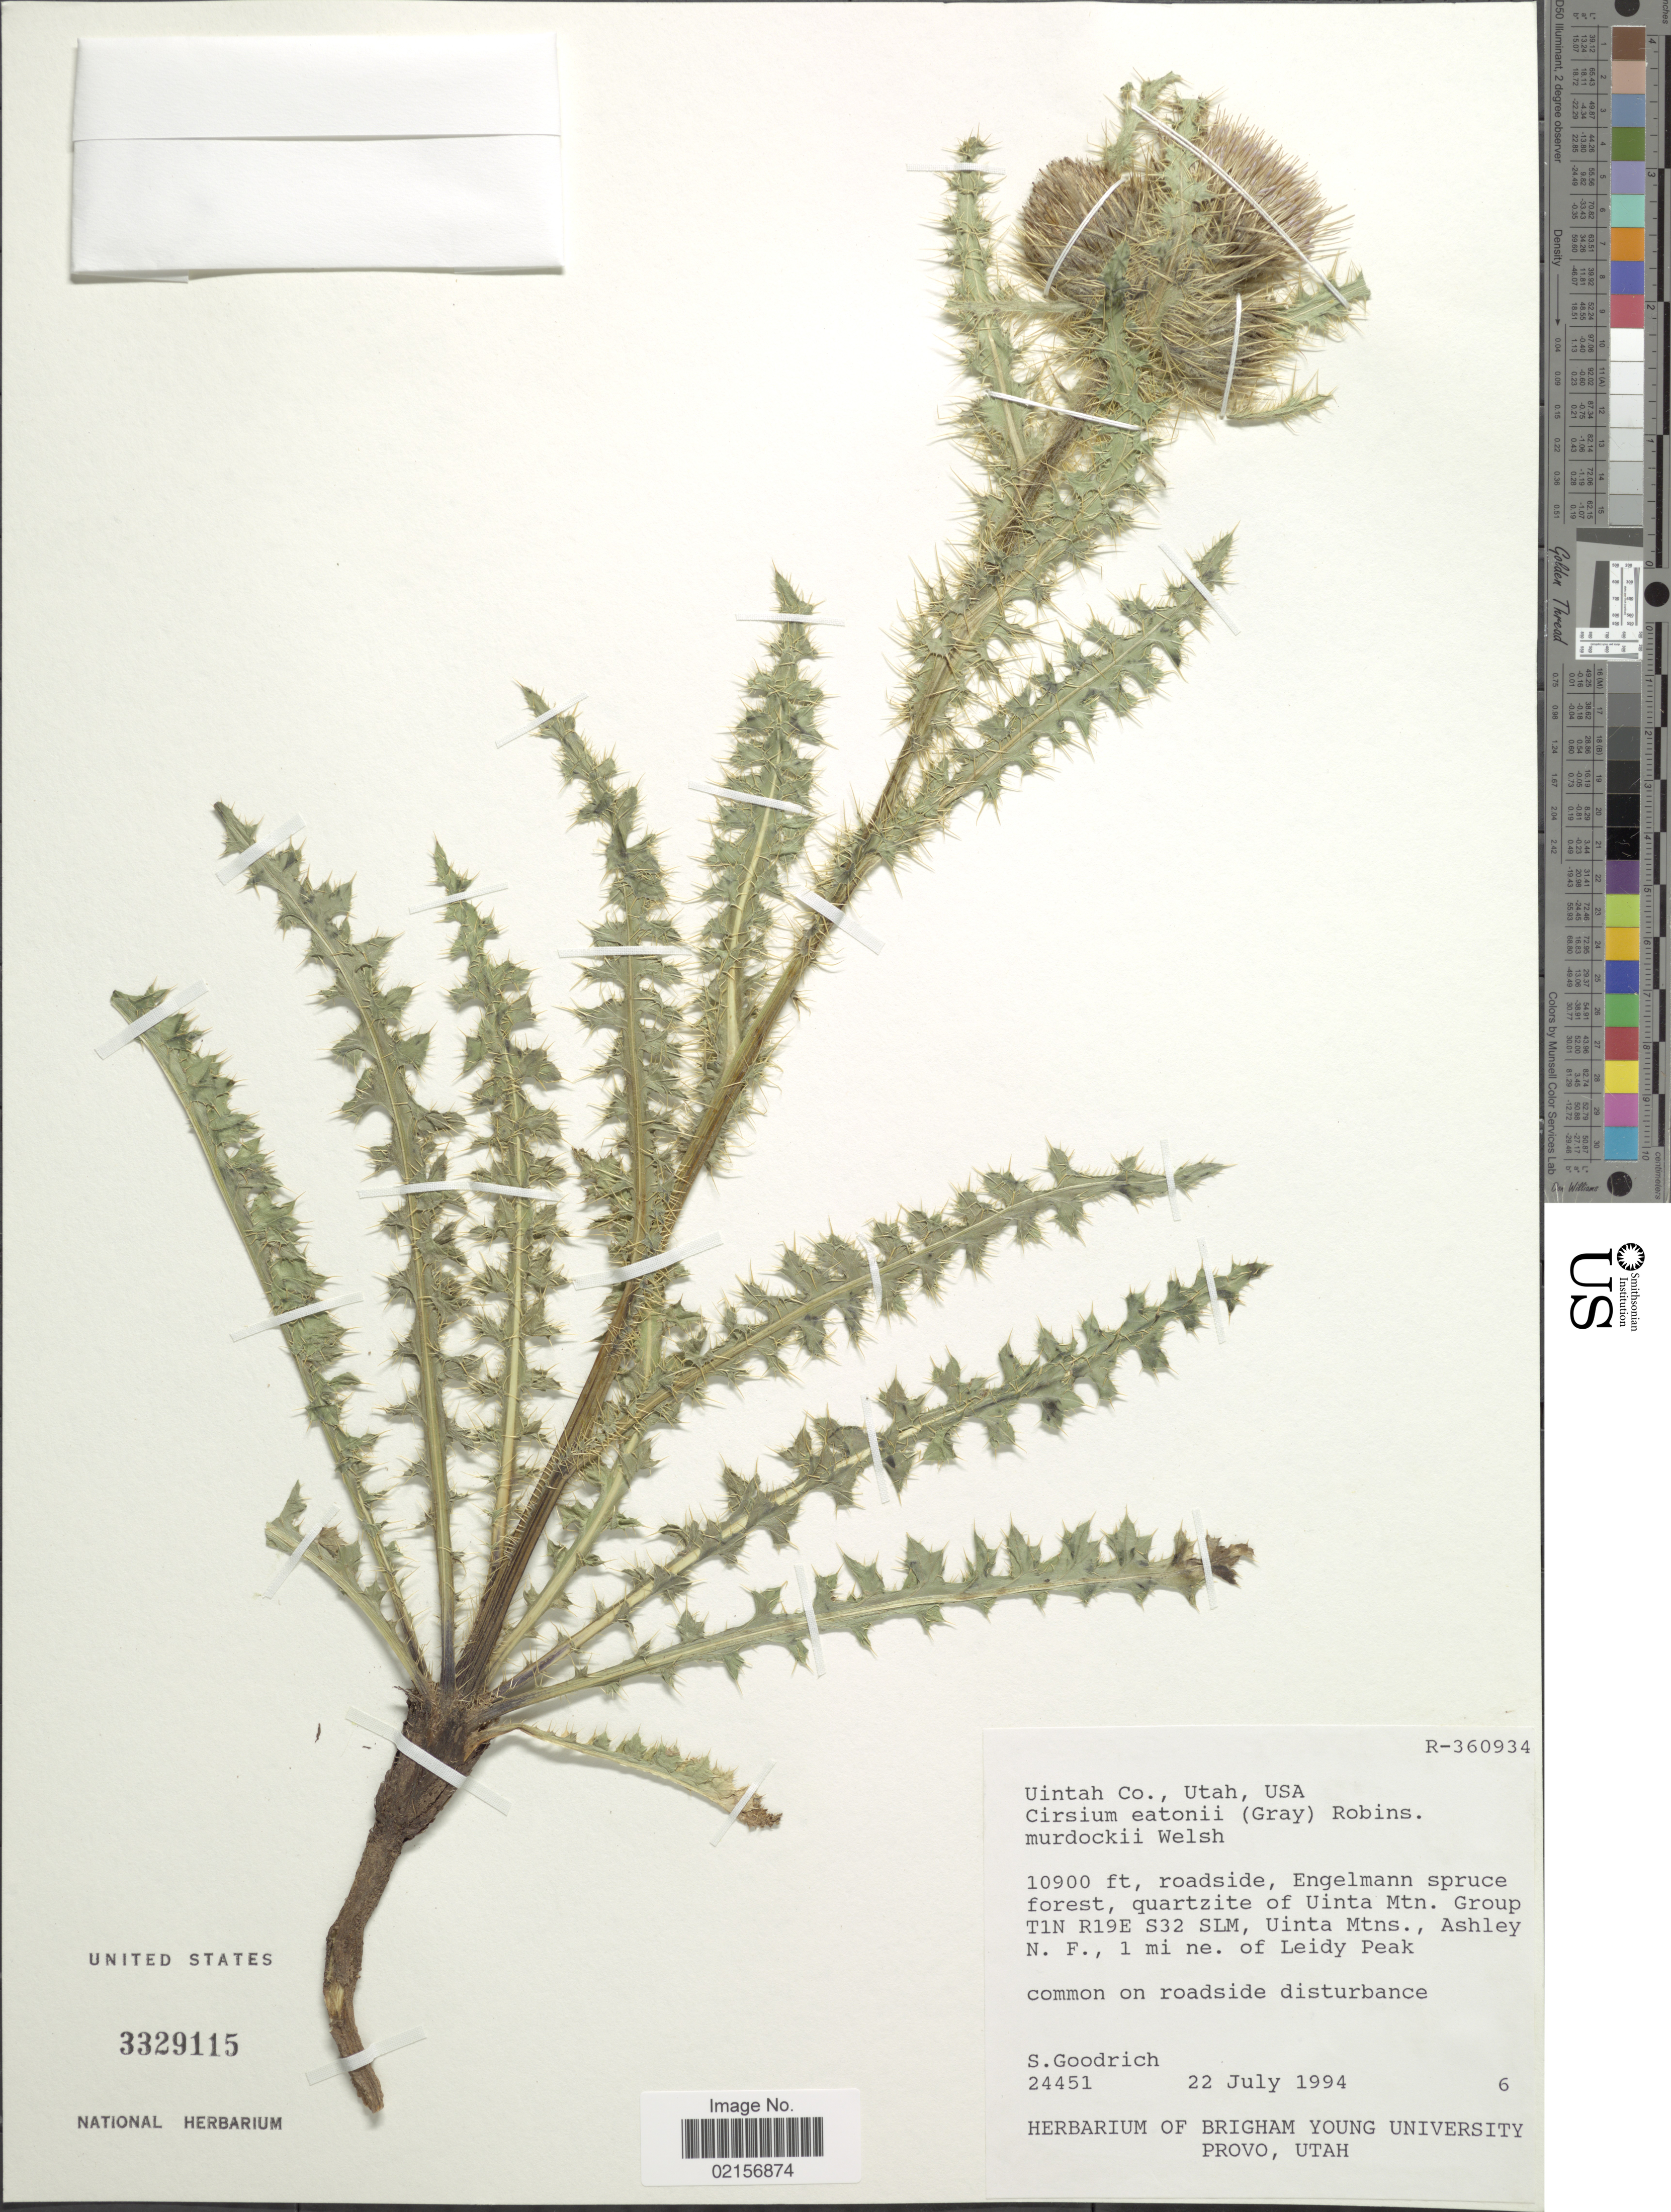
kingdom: Plantae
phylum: Tracheophyta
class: Magnoliopsida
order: Asterales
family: Asteraceae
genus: Cirsium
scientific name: Cirsium eatonii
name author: (A. Gray) B.L. Rob.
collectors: S. Goodrich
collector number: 24451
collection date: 1994-07-22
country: United States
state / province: Utah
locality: Uintah Co., roadside, Engelmann spruce forest, quartzite of Uinta Mtn. group T1N R19E S32 SLM, Uinta Mtns., Ashley N. F., 1 mi ne. of Leidy Peak, common on roadside disturbance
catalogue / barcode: US 3329115